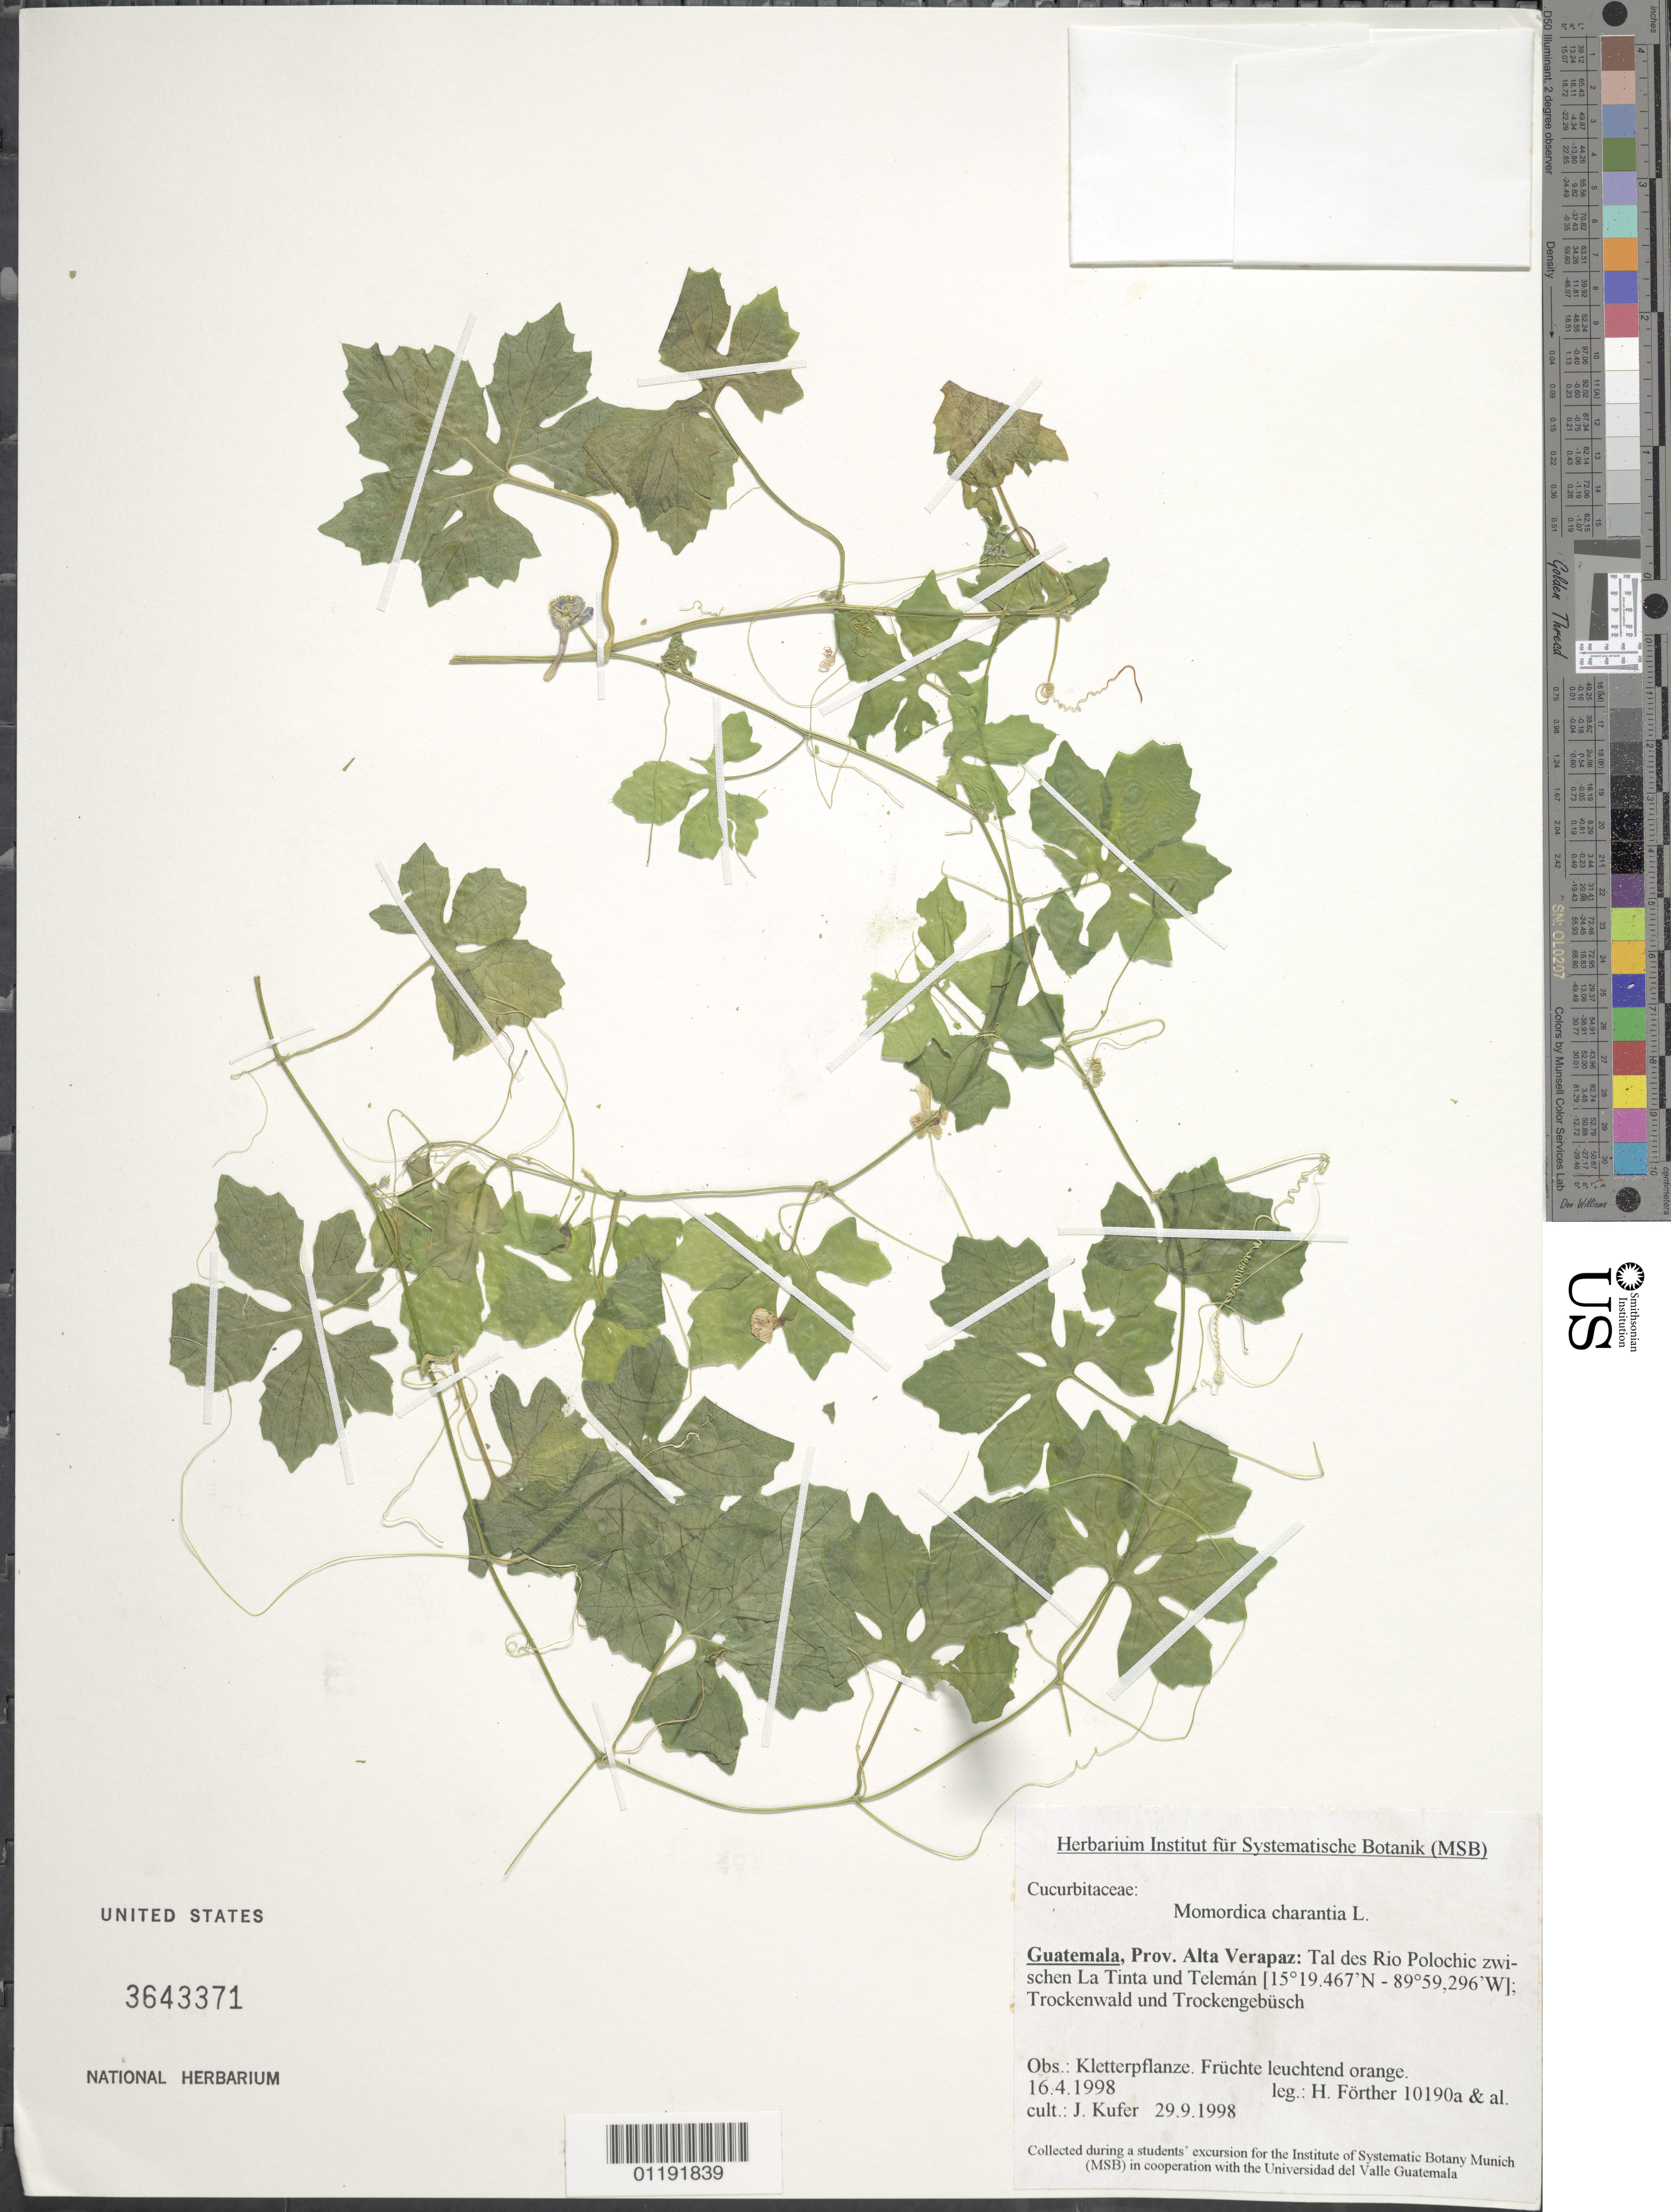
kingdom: Plantae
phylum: Tracheophyta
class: Magnoliopsida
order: Cucurbitales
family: Cucurbitaceae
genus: Momordica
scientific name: Momordica charantia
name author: L.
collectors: H. Fôrther et al.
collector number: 10190a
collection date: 1998-04-29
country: Guatemala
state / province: Alta Verapaz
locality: Valley of the Rio Polochic, between La Tinta and Teleman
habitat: Dry forest and dry shrub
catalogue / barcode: US 3643371